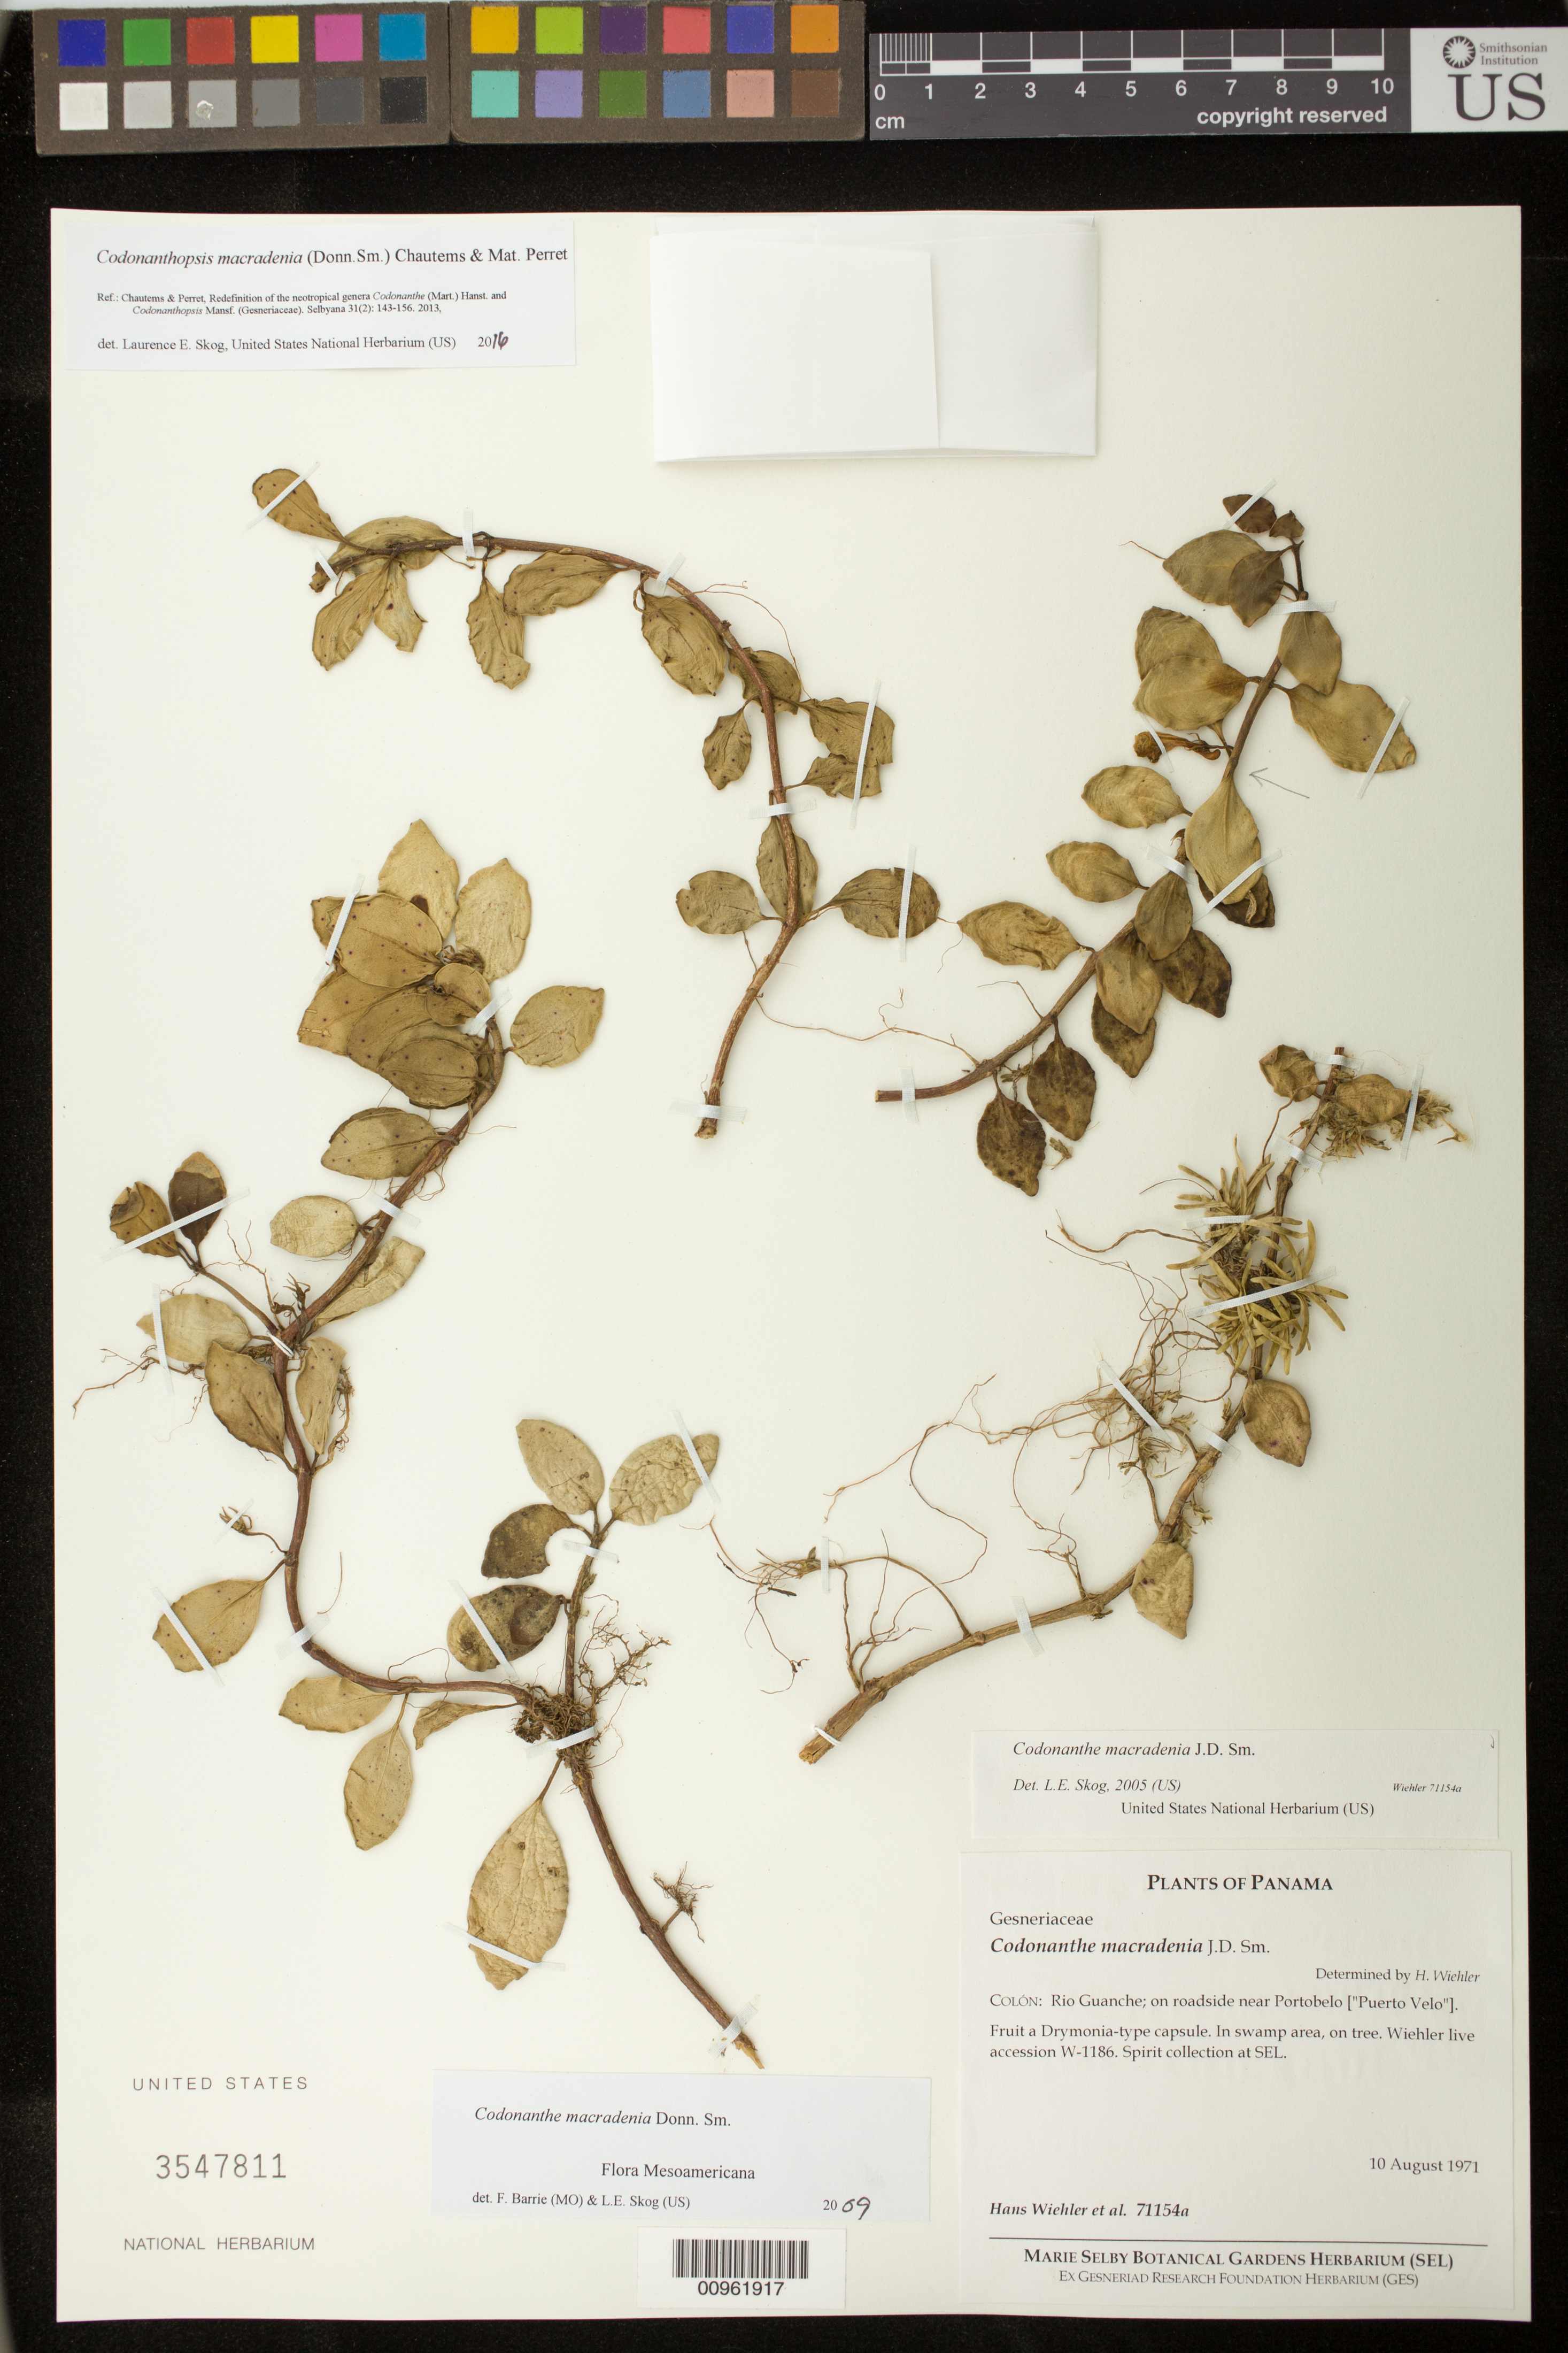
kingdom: Plantae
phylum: Tracheophyta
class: Magnoliopsida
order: Lamiales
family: Gesneriaceae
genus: Codonanthopsis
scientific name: Codonanthopsis macradenia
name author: (Donn. Sm.) Chautems & Mat.Perret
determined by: Skog, Laurence E.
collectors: H. J. Wiehler & et al.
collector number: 71154 a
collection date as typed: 10 Aug 1971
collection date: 1971-08-10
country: Panama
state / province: Colón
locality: Colón: Rio Guanche; on roadside near near Portobelo ["Puerto Velo"]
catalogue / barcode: US 3547811